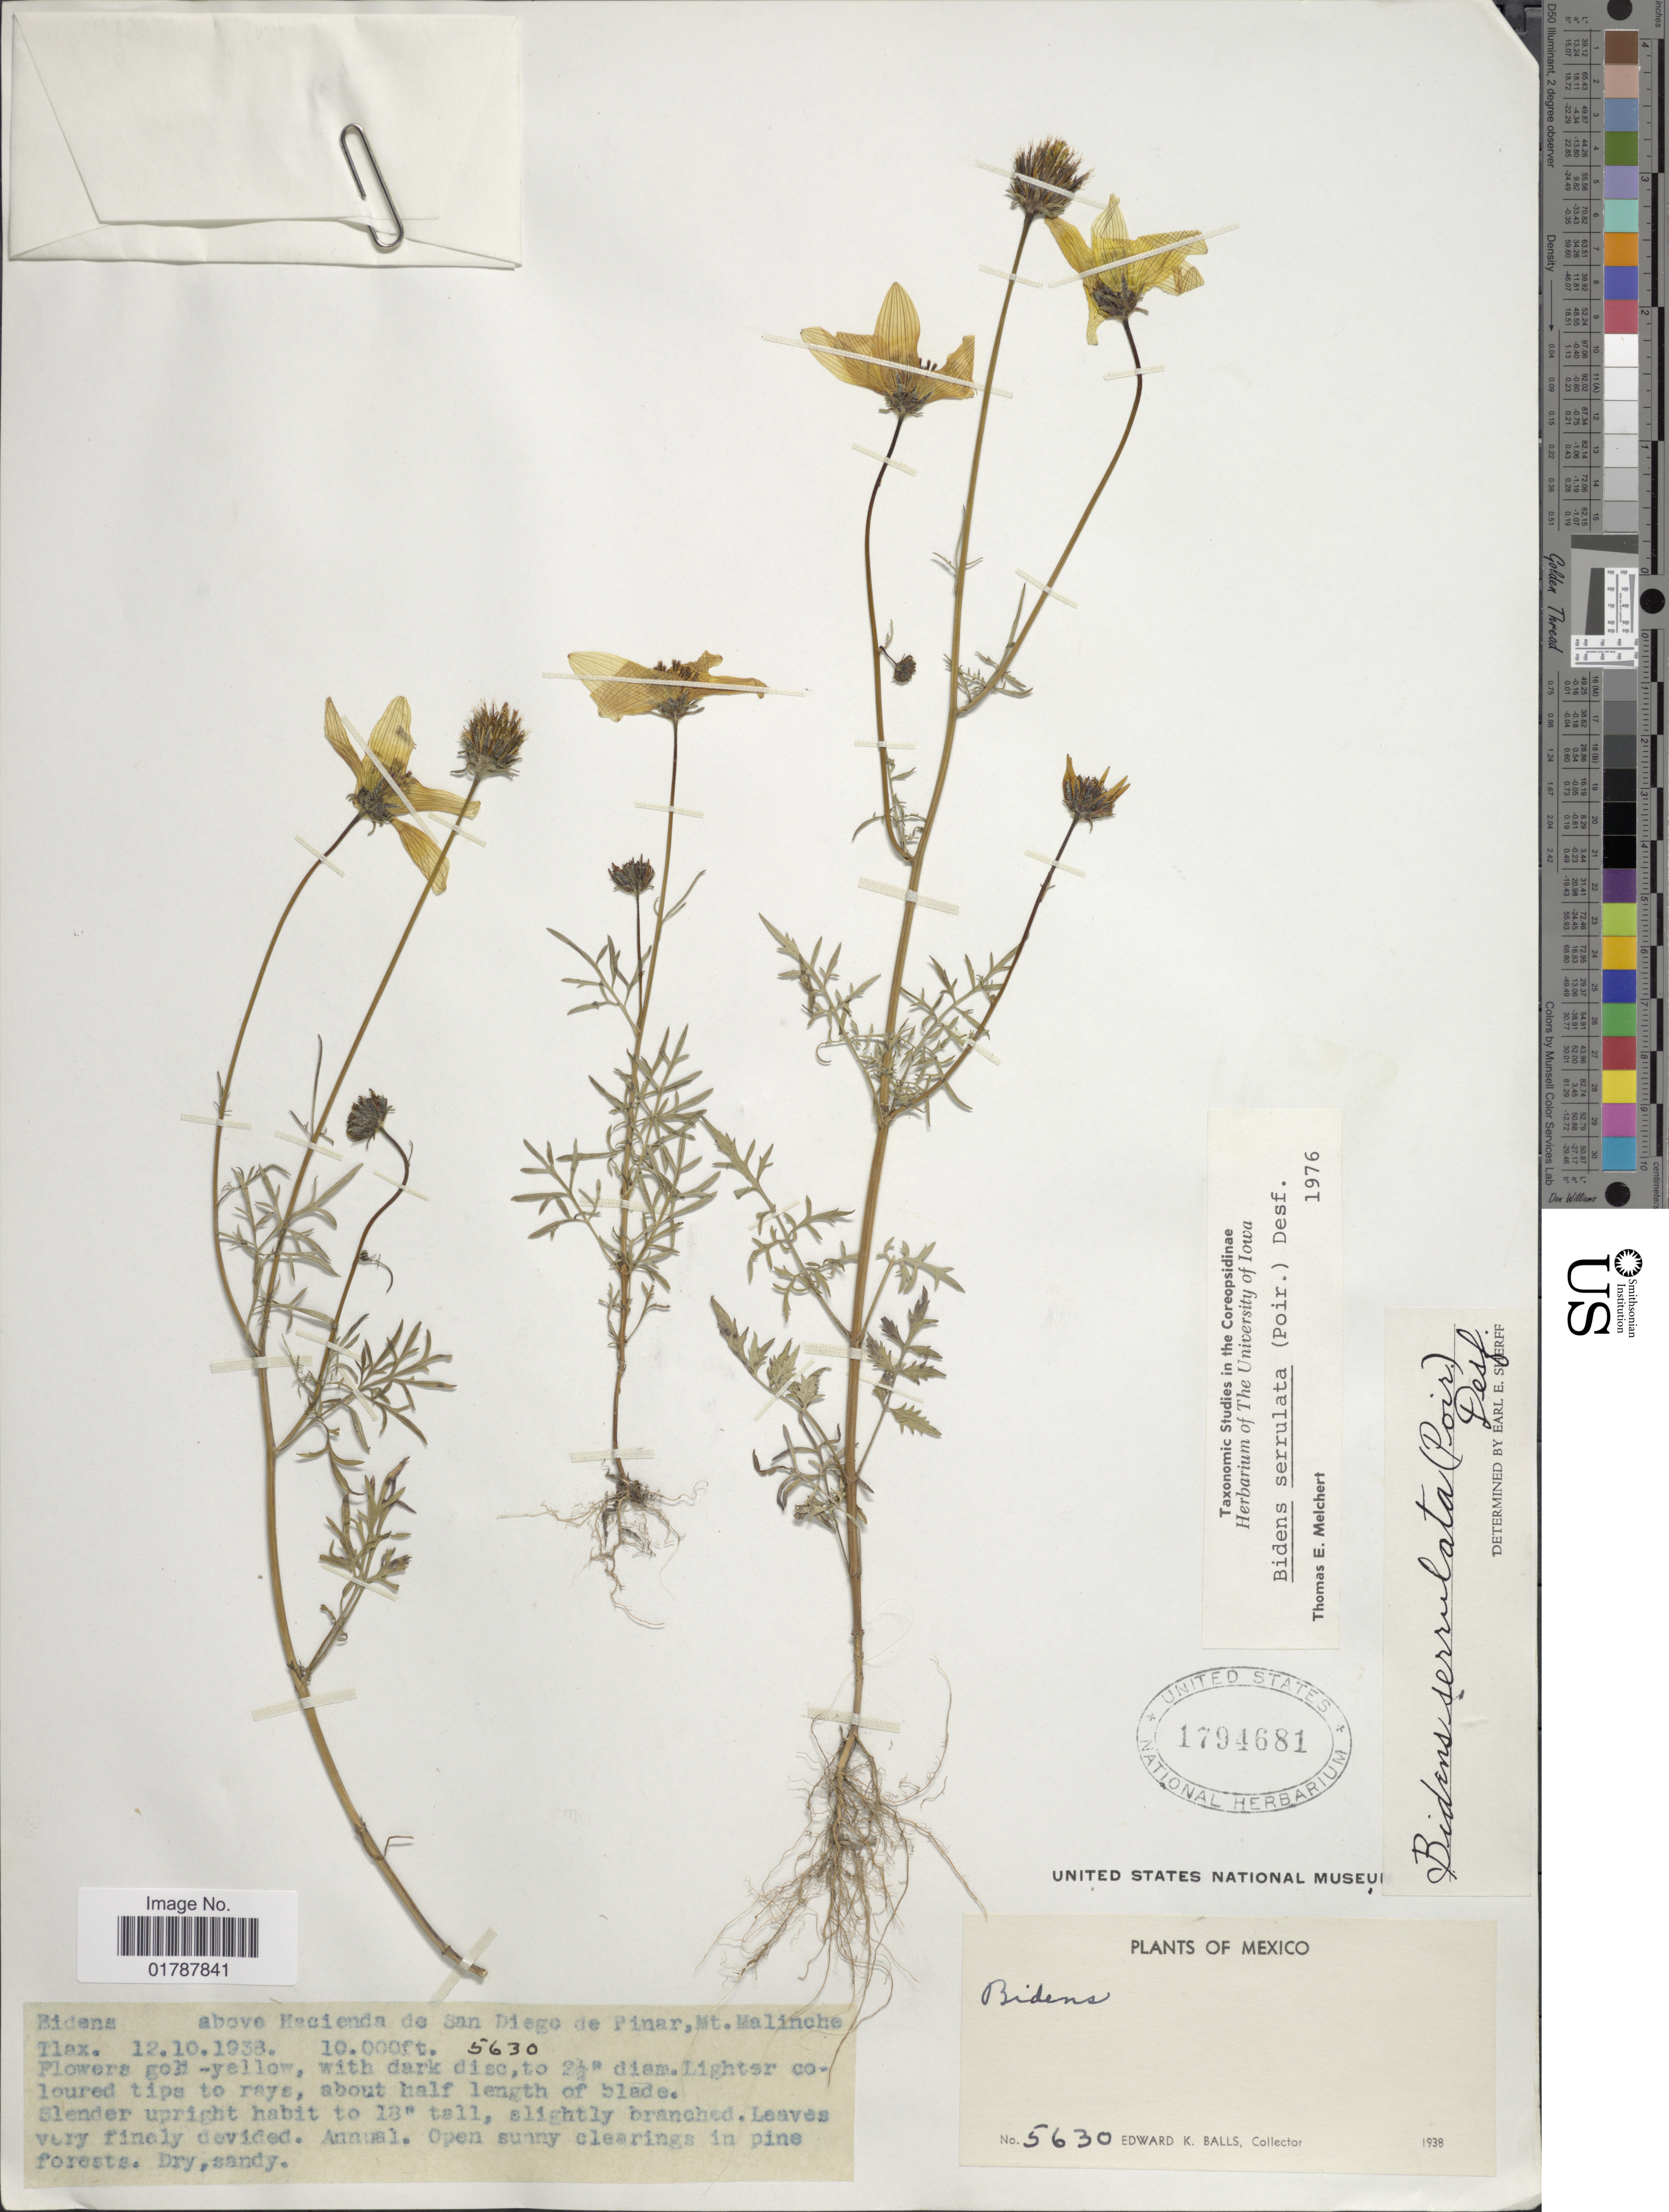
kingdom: Plantae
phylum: Tracheophyta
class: Magnoliopsida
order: Asterales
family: Asteraceae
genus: Bidens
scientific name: Bidens serrulata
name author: (Poir.) Desf.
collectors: E. K. Balls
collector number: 5630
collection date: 1938-10-12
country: Mexico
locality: Above Hacienda de San Diego de Pinar, Mt. Malinche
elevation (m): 3048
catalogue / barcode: US 1794681